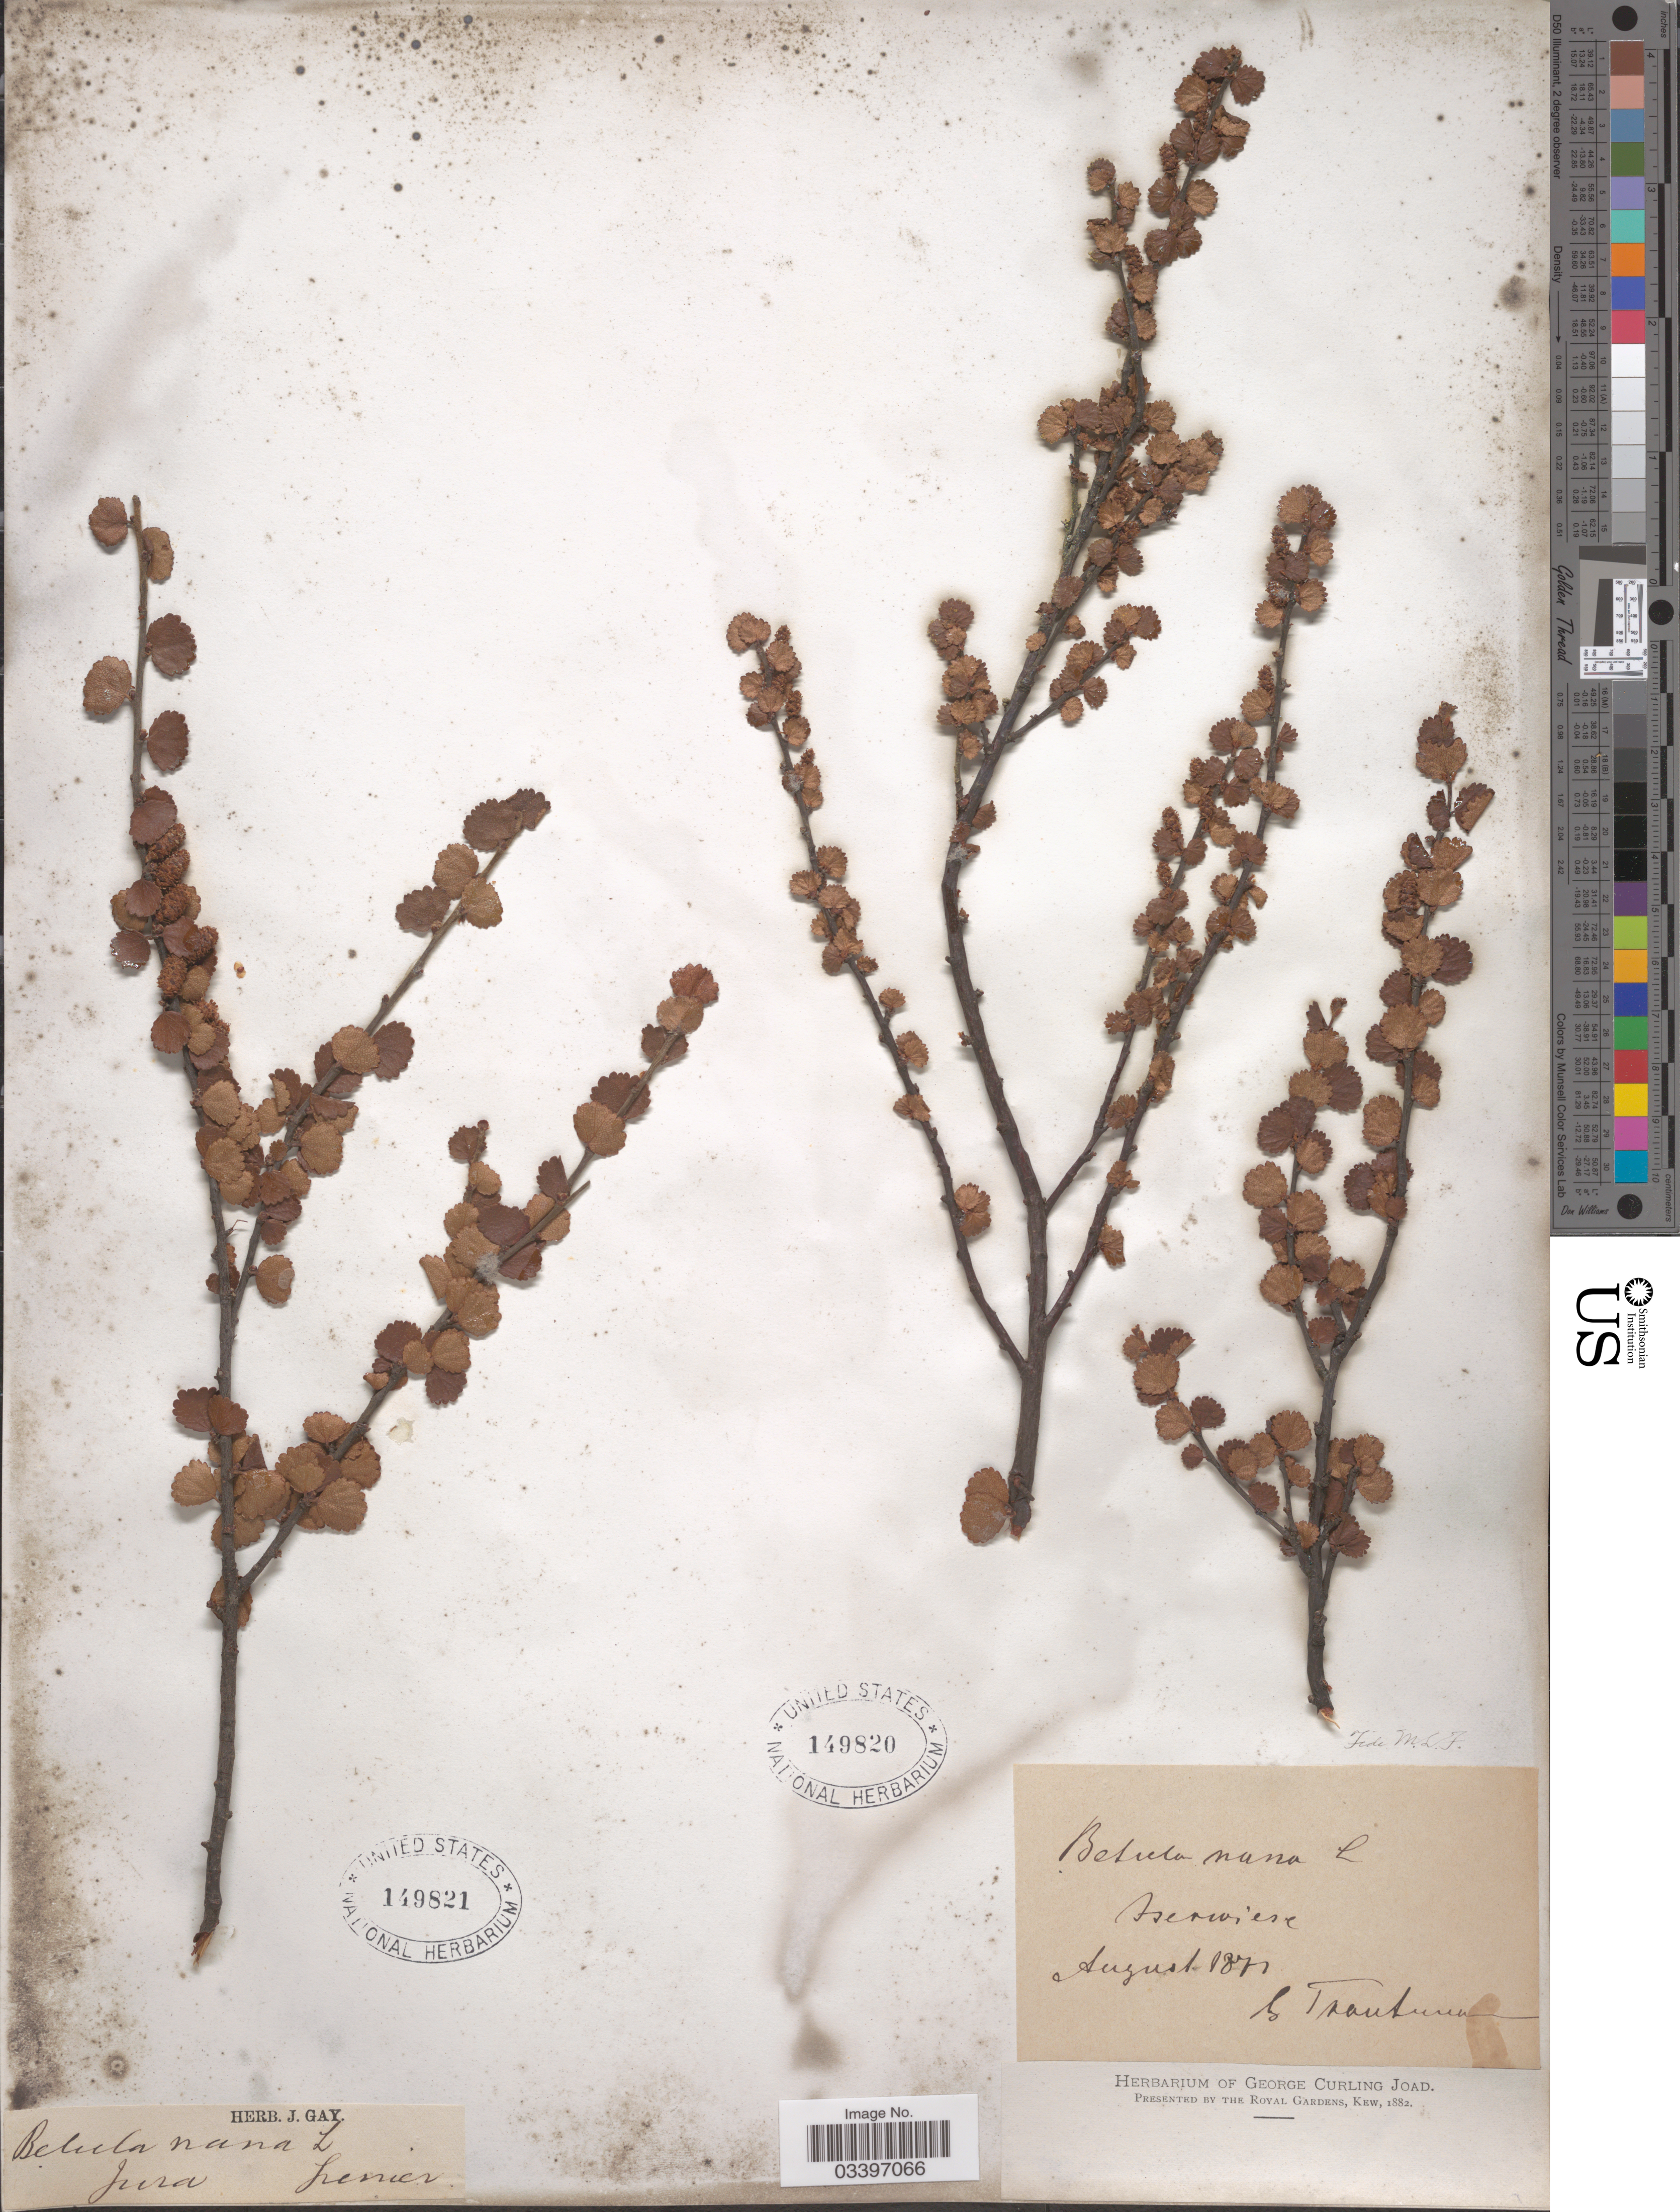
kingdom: Plantae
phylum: Tracheophyta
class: Magnoliopsida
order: Fagales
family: Betulaceae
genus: Betula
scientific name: Betula nana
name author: L.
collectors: Trautmann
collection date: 1871-08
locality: Aserwiese [interpreted].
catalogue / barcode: US 149820